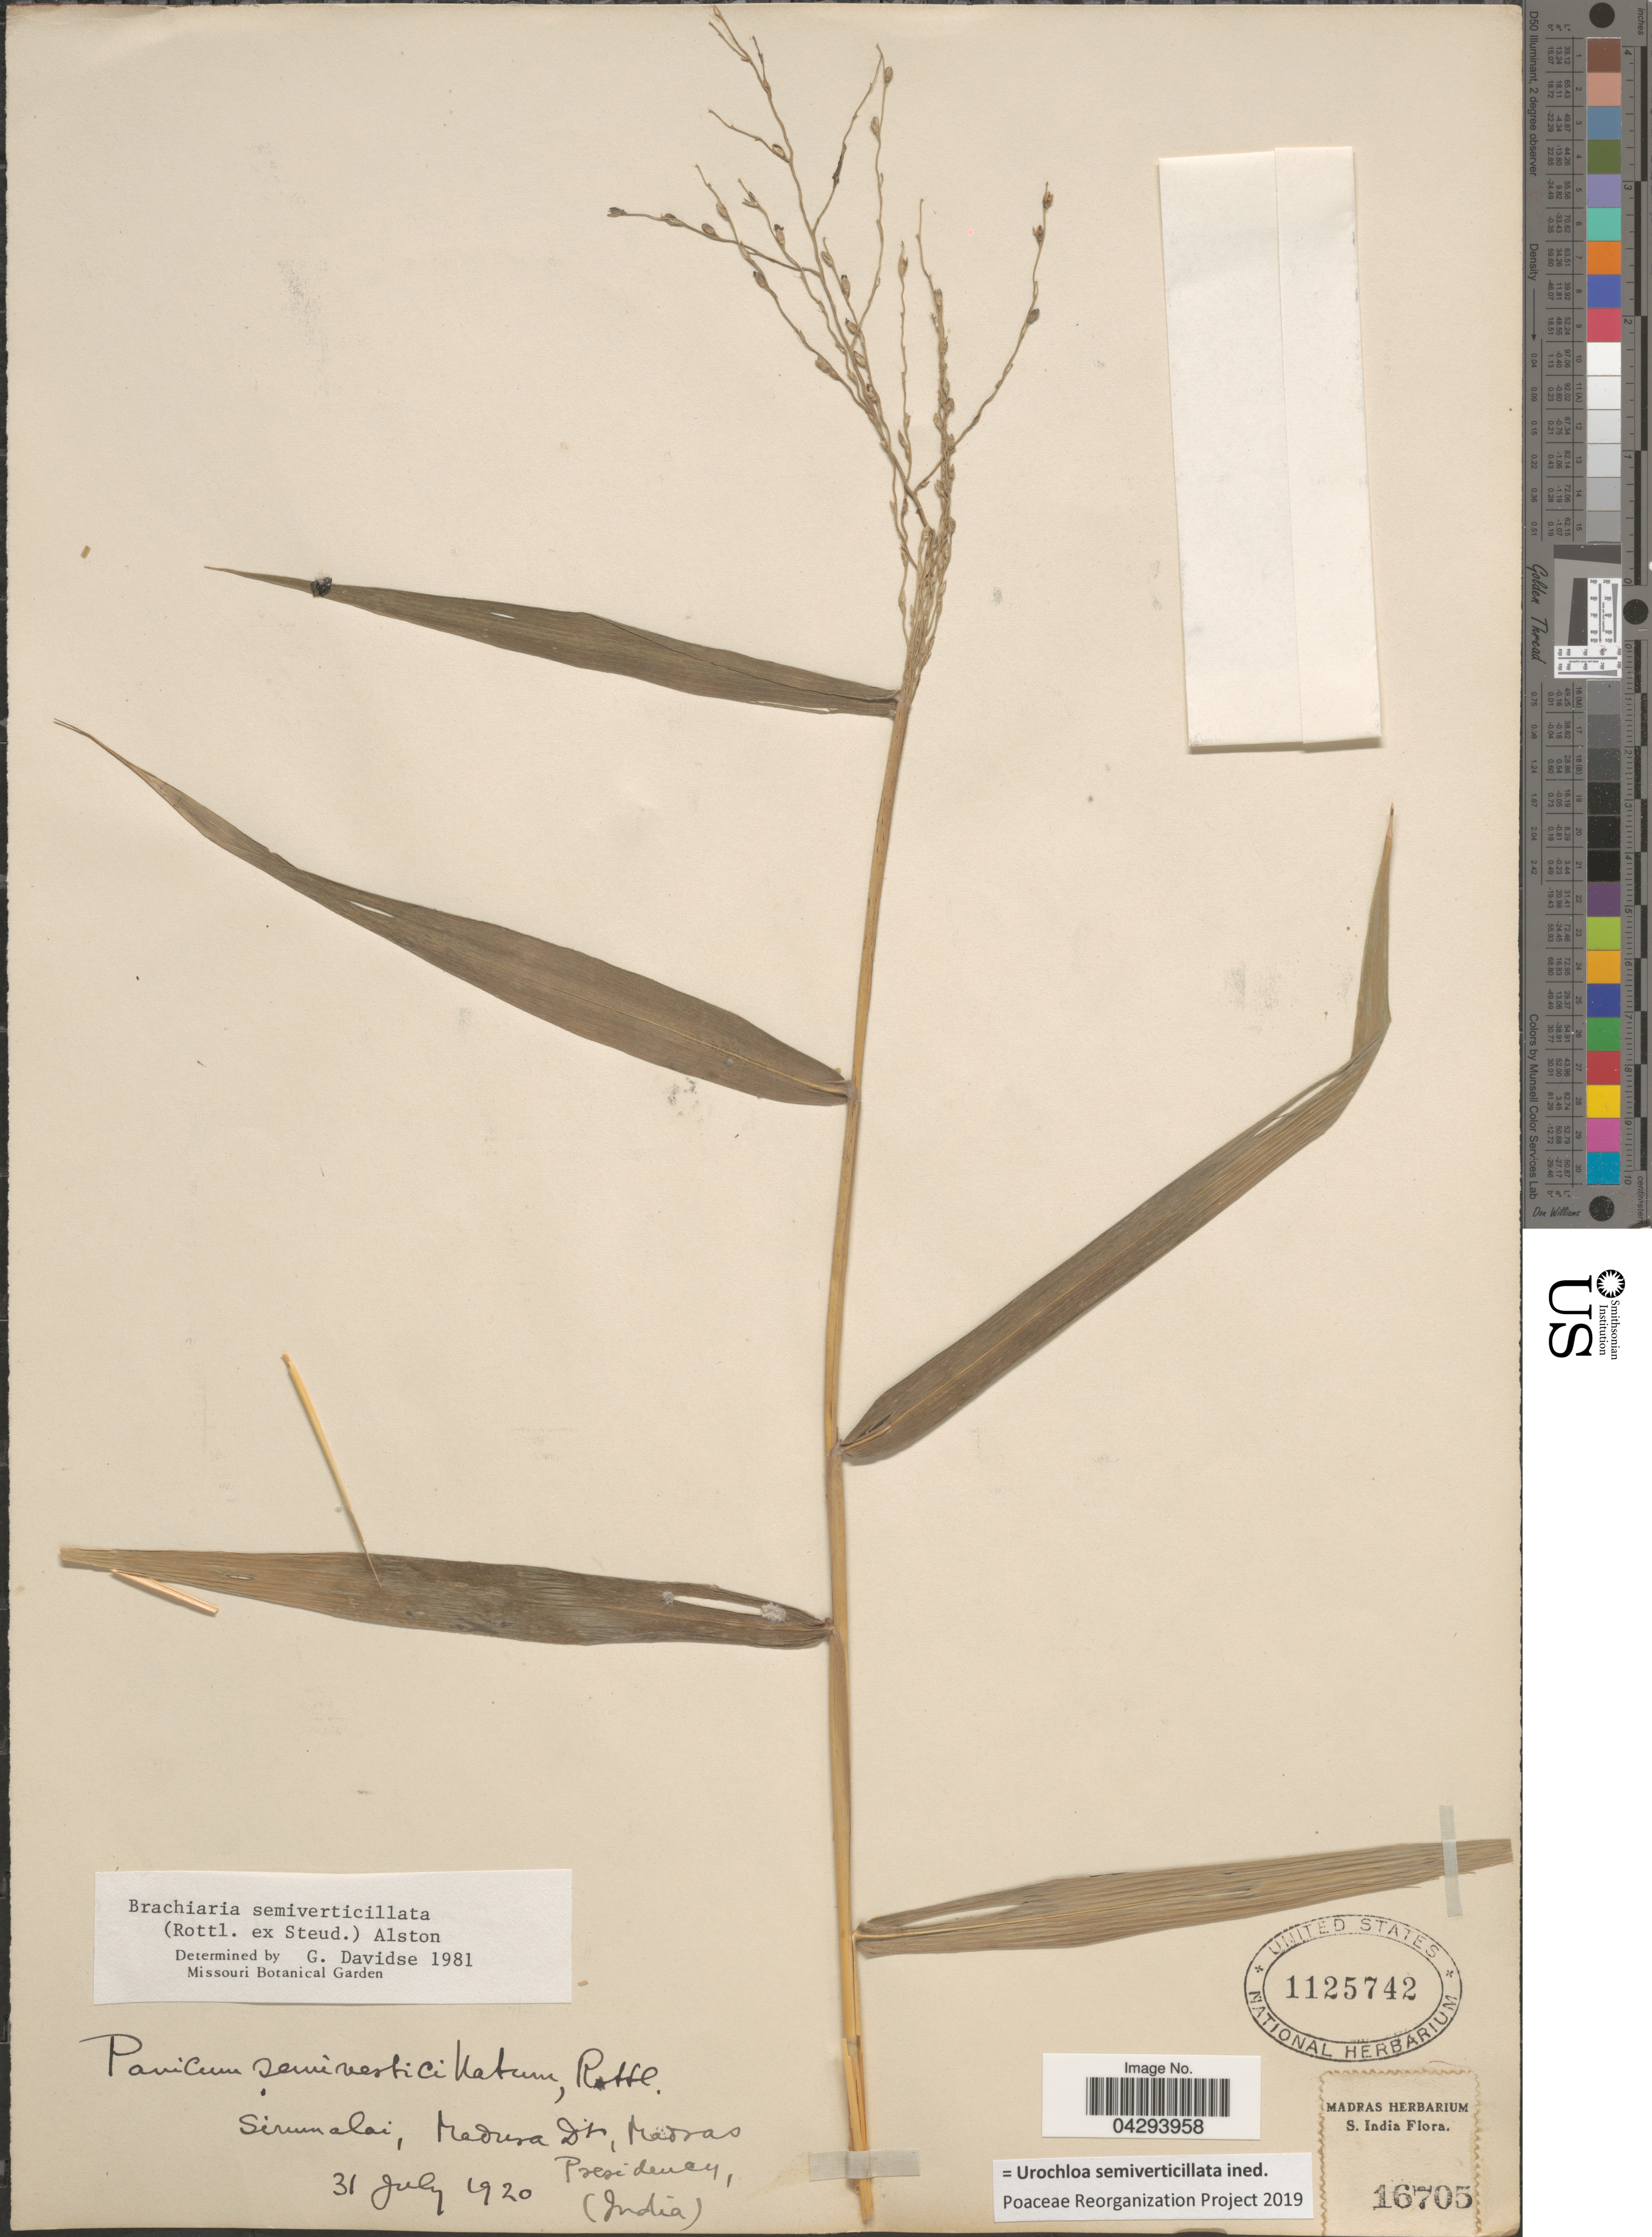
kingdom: Plantae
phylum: Tracheophyta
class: Liliopsida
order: Poales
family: Poaceae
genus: Urochloa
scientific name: Urochloa semiverticillata ined.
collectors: Ex herb. Madras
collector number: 16705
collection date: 1920-07-31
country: India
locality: Sirumalai, Madura Dist, Madras Presidency. S. India.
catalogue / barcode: US 1125742